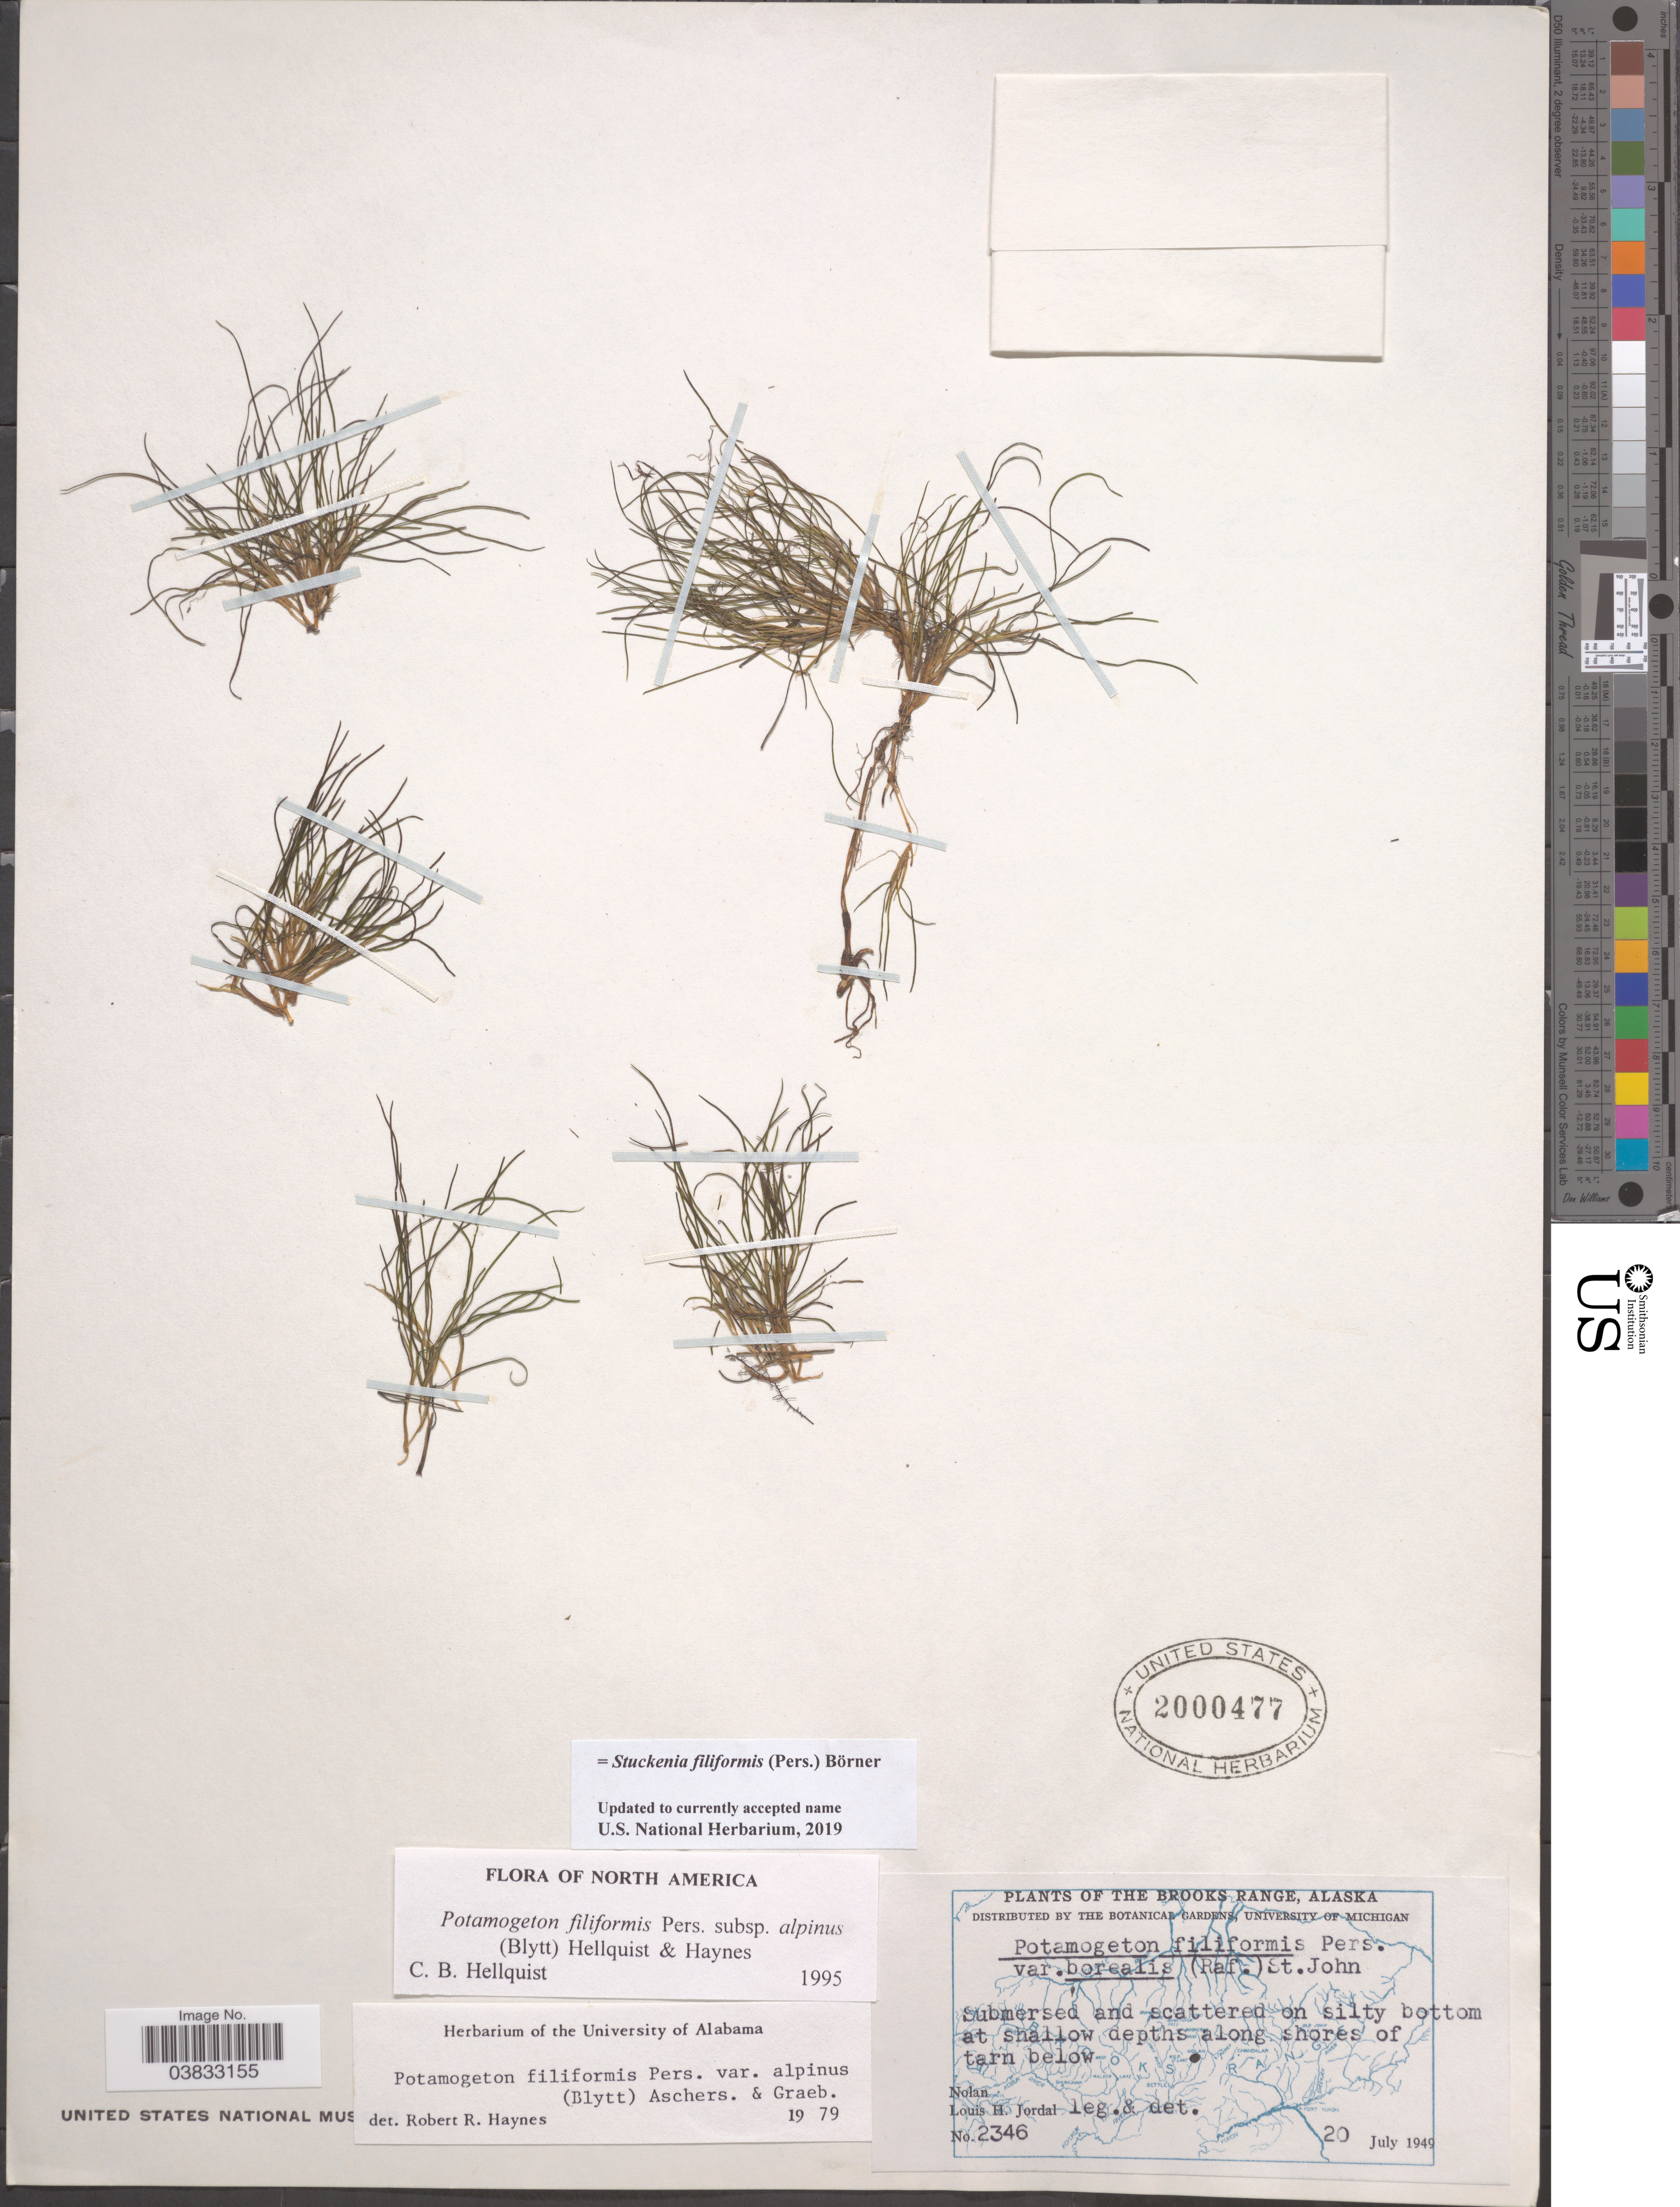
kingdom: Plantae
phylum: Tracheophyta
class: Liliopsida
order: Alismatales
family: Potamogetonaceae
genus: Stuckenia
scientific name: Stuckenia filiformis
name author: (Pers.) Börner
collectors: L. Jordal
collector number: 2346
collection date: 1949-07-20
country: United States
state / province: Alaska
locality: The Brooks Range. At shallow depths along shores of tarn below Nolan.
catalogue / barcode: US 2000477